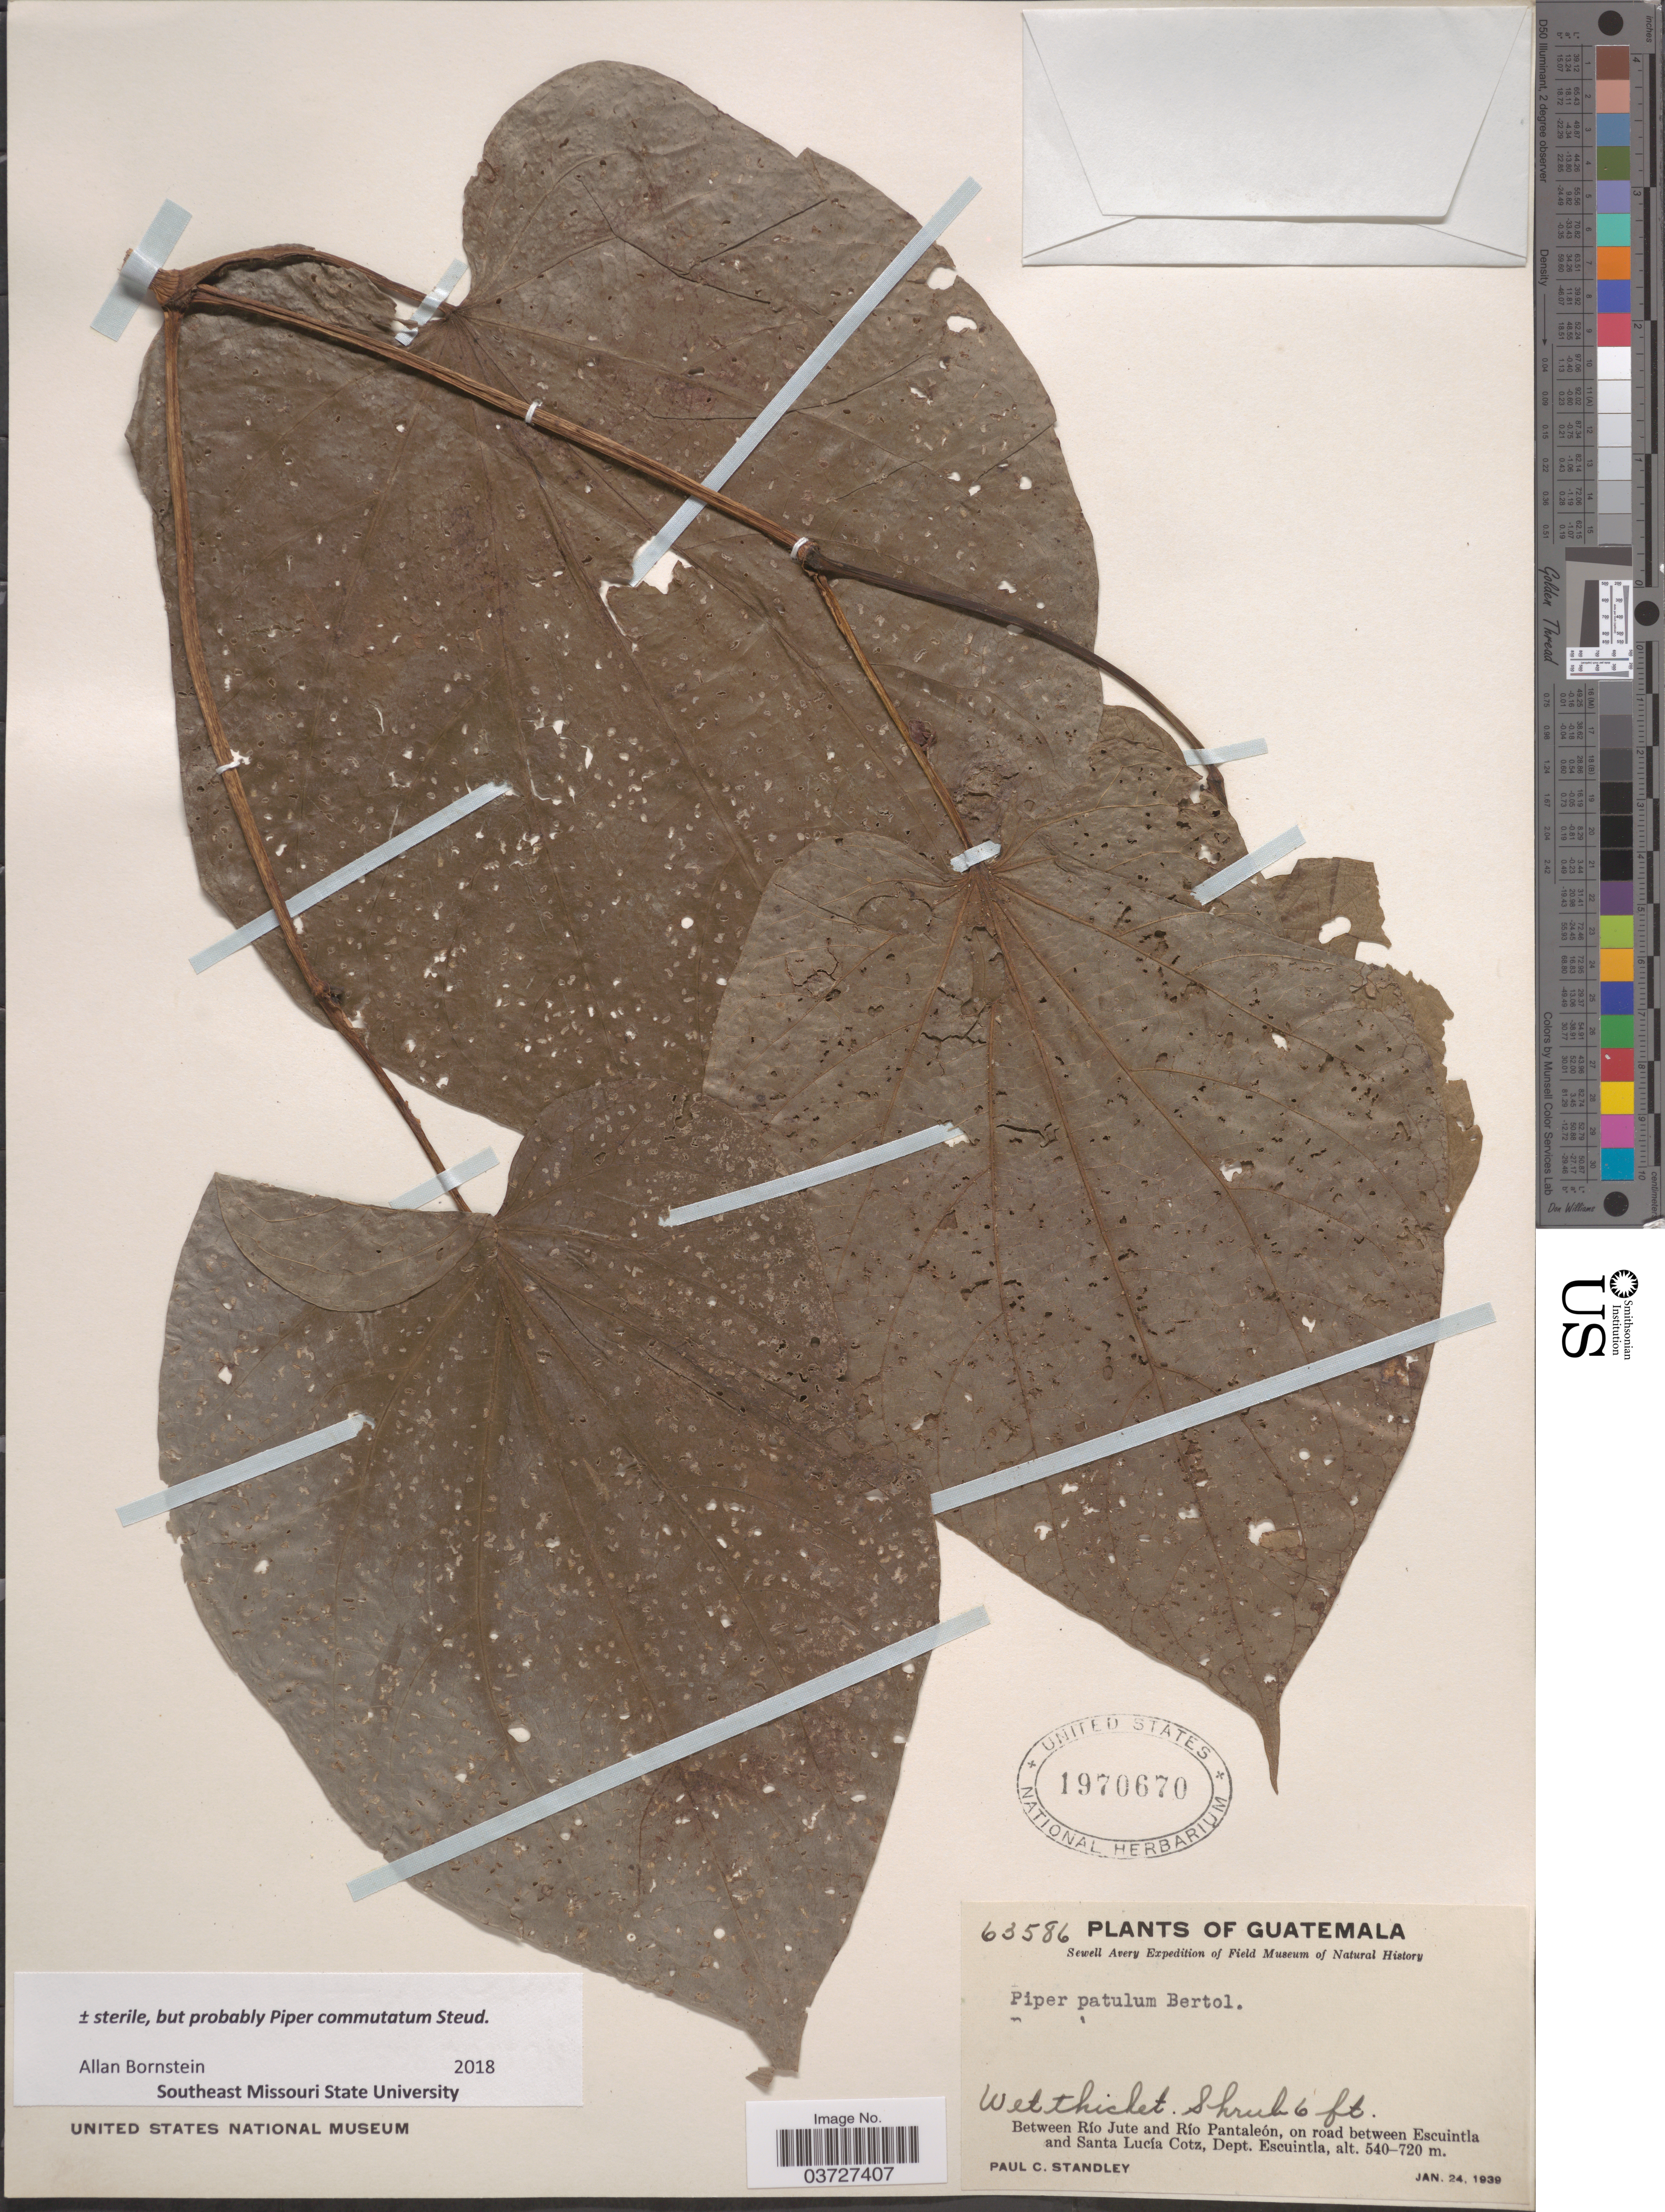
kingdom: Plantae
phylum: Tracheophyta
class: Magnoliopsida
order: Piperales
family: Piperaceae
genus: Piper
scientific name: Piper commutatum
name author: Steud.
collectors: P. C. Standley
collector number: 63586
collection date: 1939-01-24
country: Guatemala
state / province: Escuintla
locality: Between Río Jute and Río Pantaleón, on road between Escuintla and Santa Lucía Cotz, Dept. Escuintla.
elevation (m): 540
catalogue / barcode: US 1970670